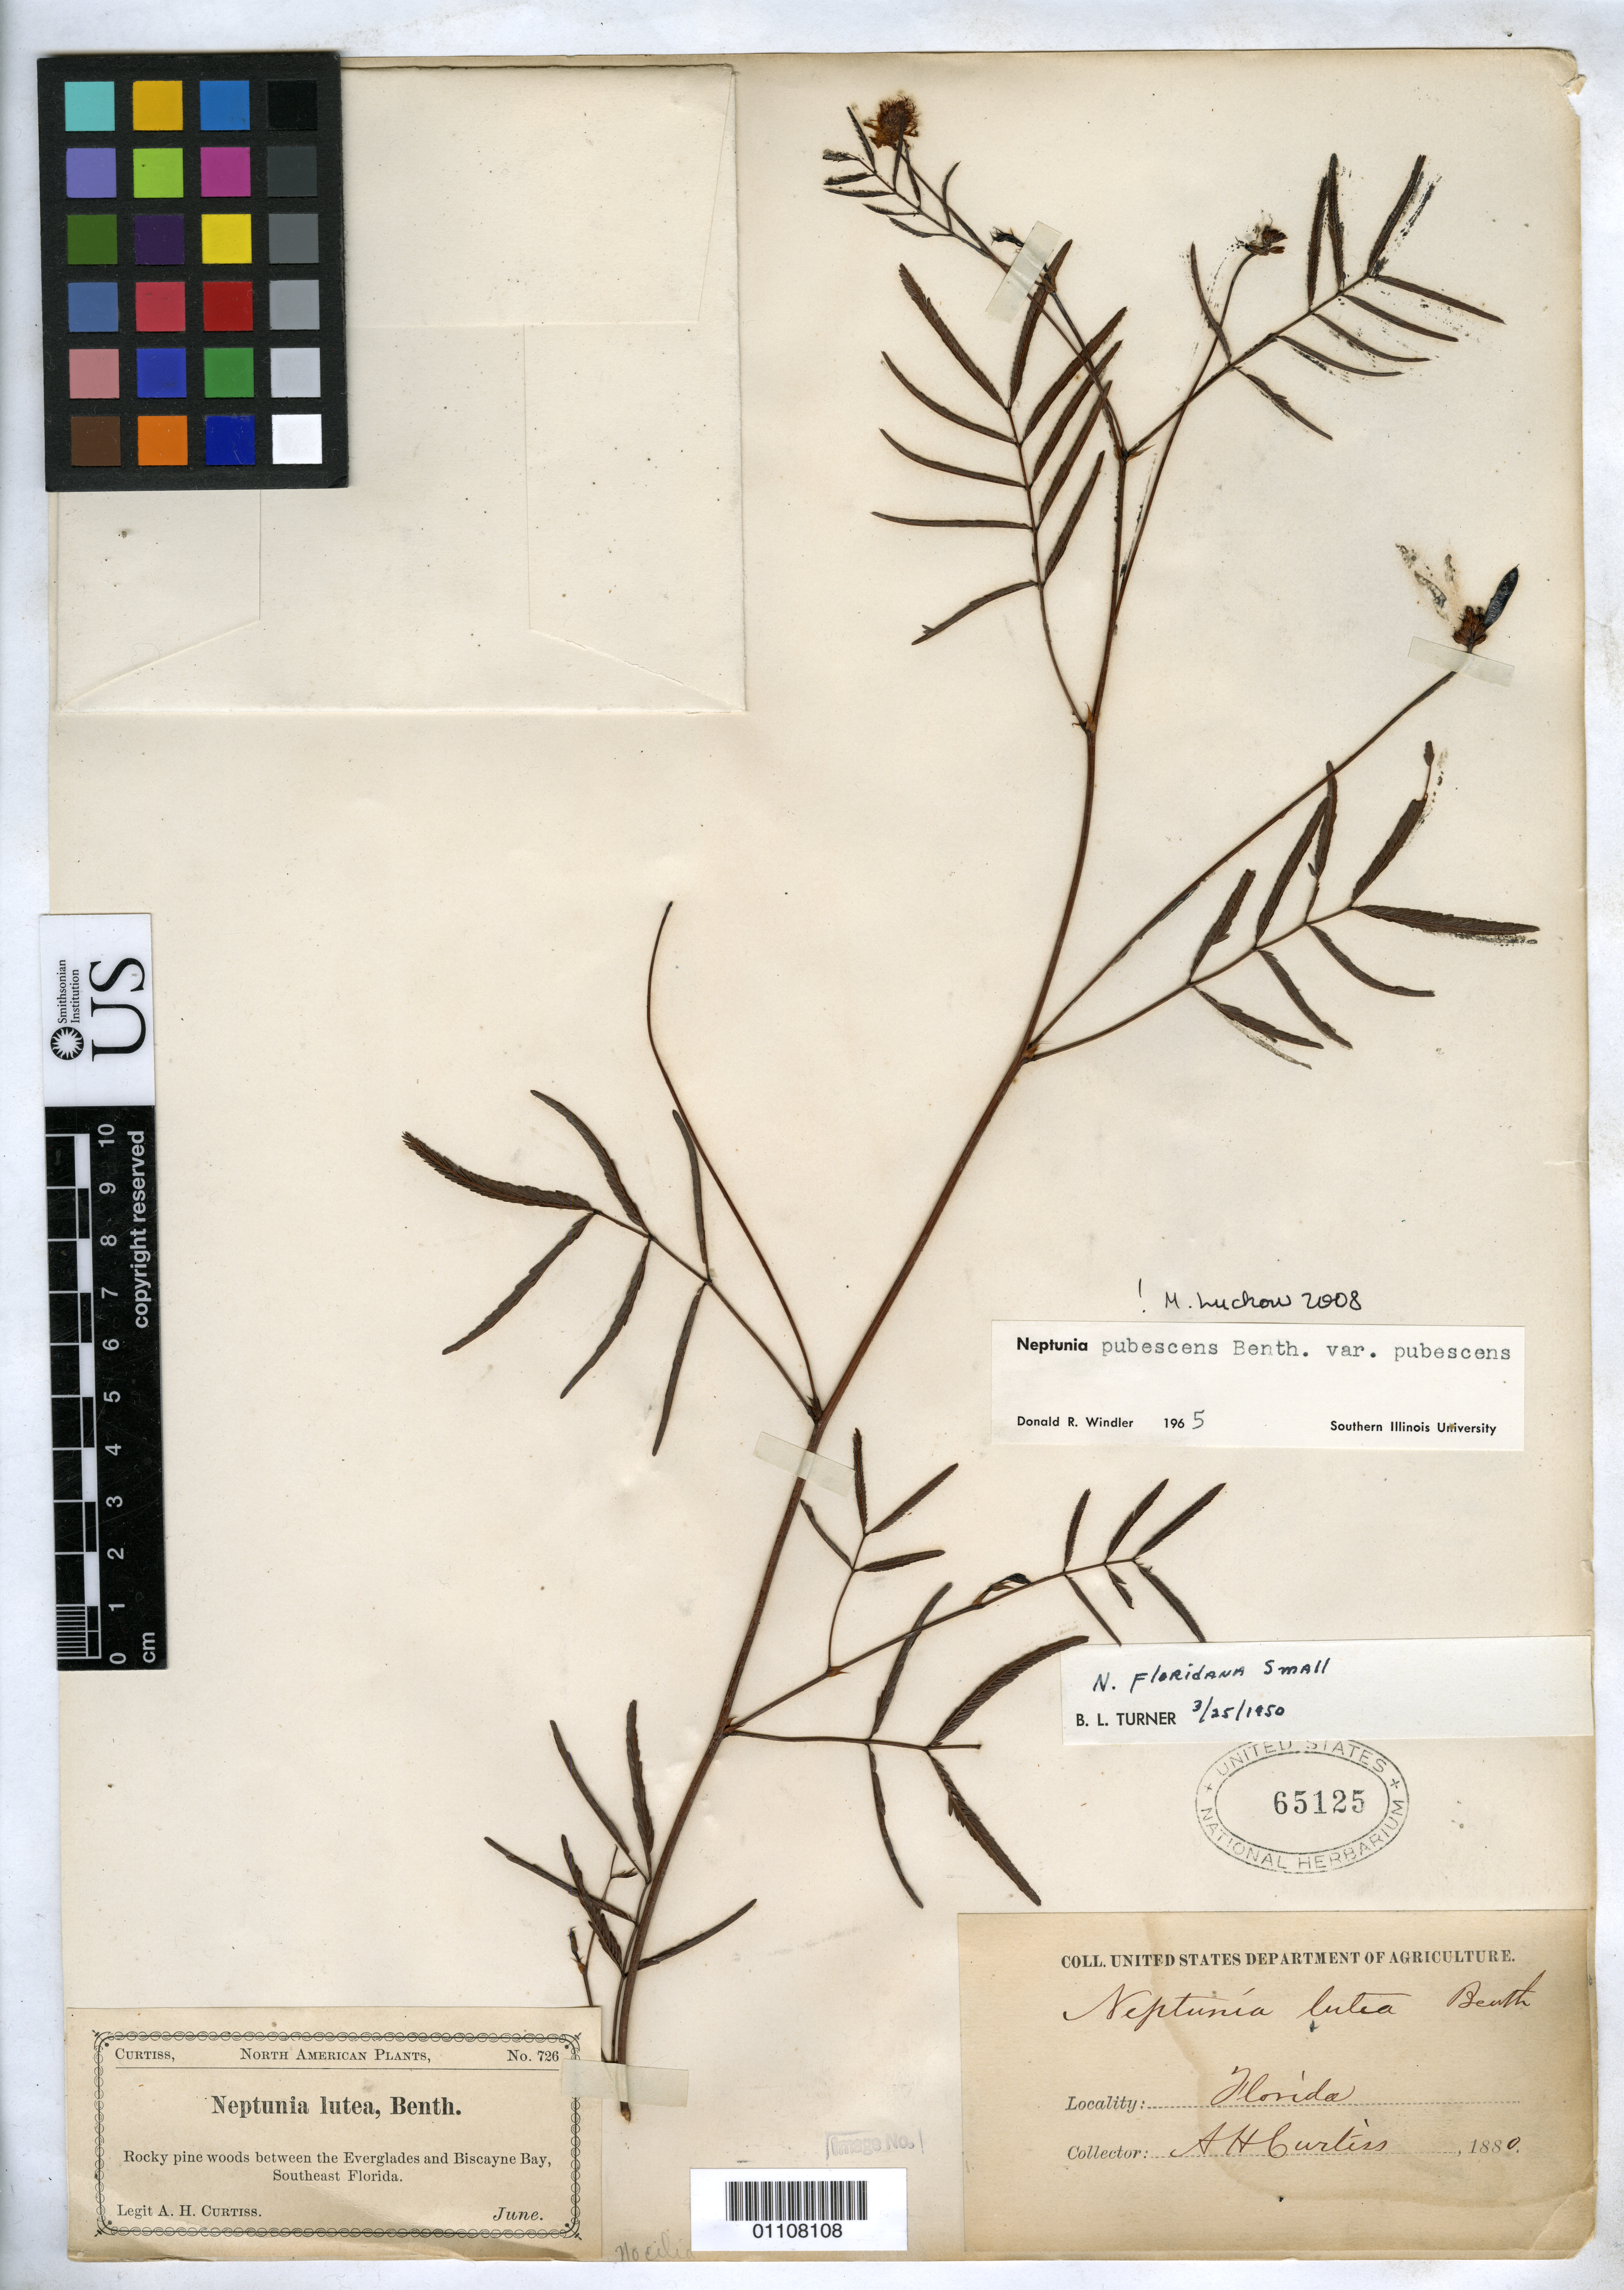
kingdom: Plantae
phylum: Tracheophyta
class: Magnoliopsida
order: Fabales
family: Fabaceae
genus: Neptunia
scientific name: Neptunia floridana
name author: Small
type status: Syntype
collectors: A. H. Curtiss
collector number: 726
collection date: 1880-06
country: United States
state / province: Florida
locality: Between the Everglades and Biscayne Bay.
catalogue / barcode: US 65125